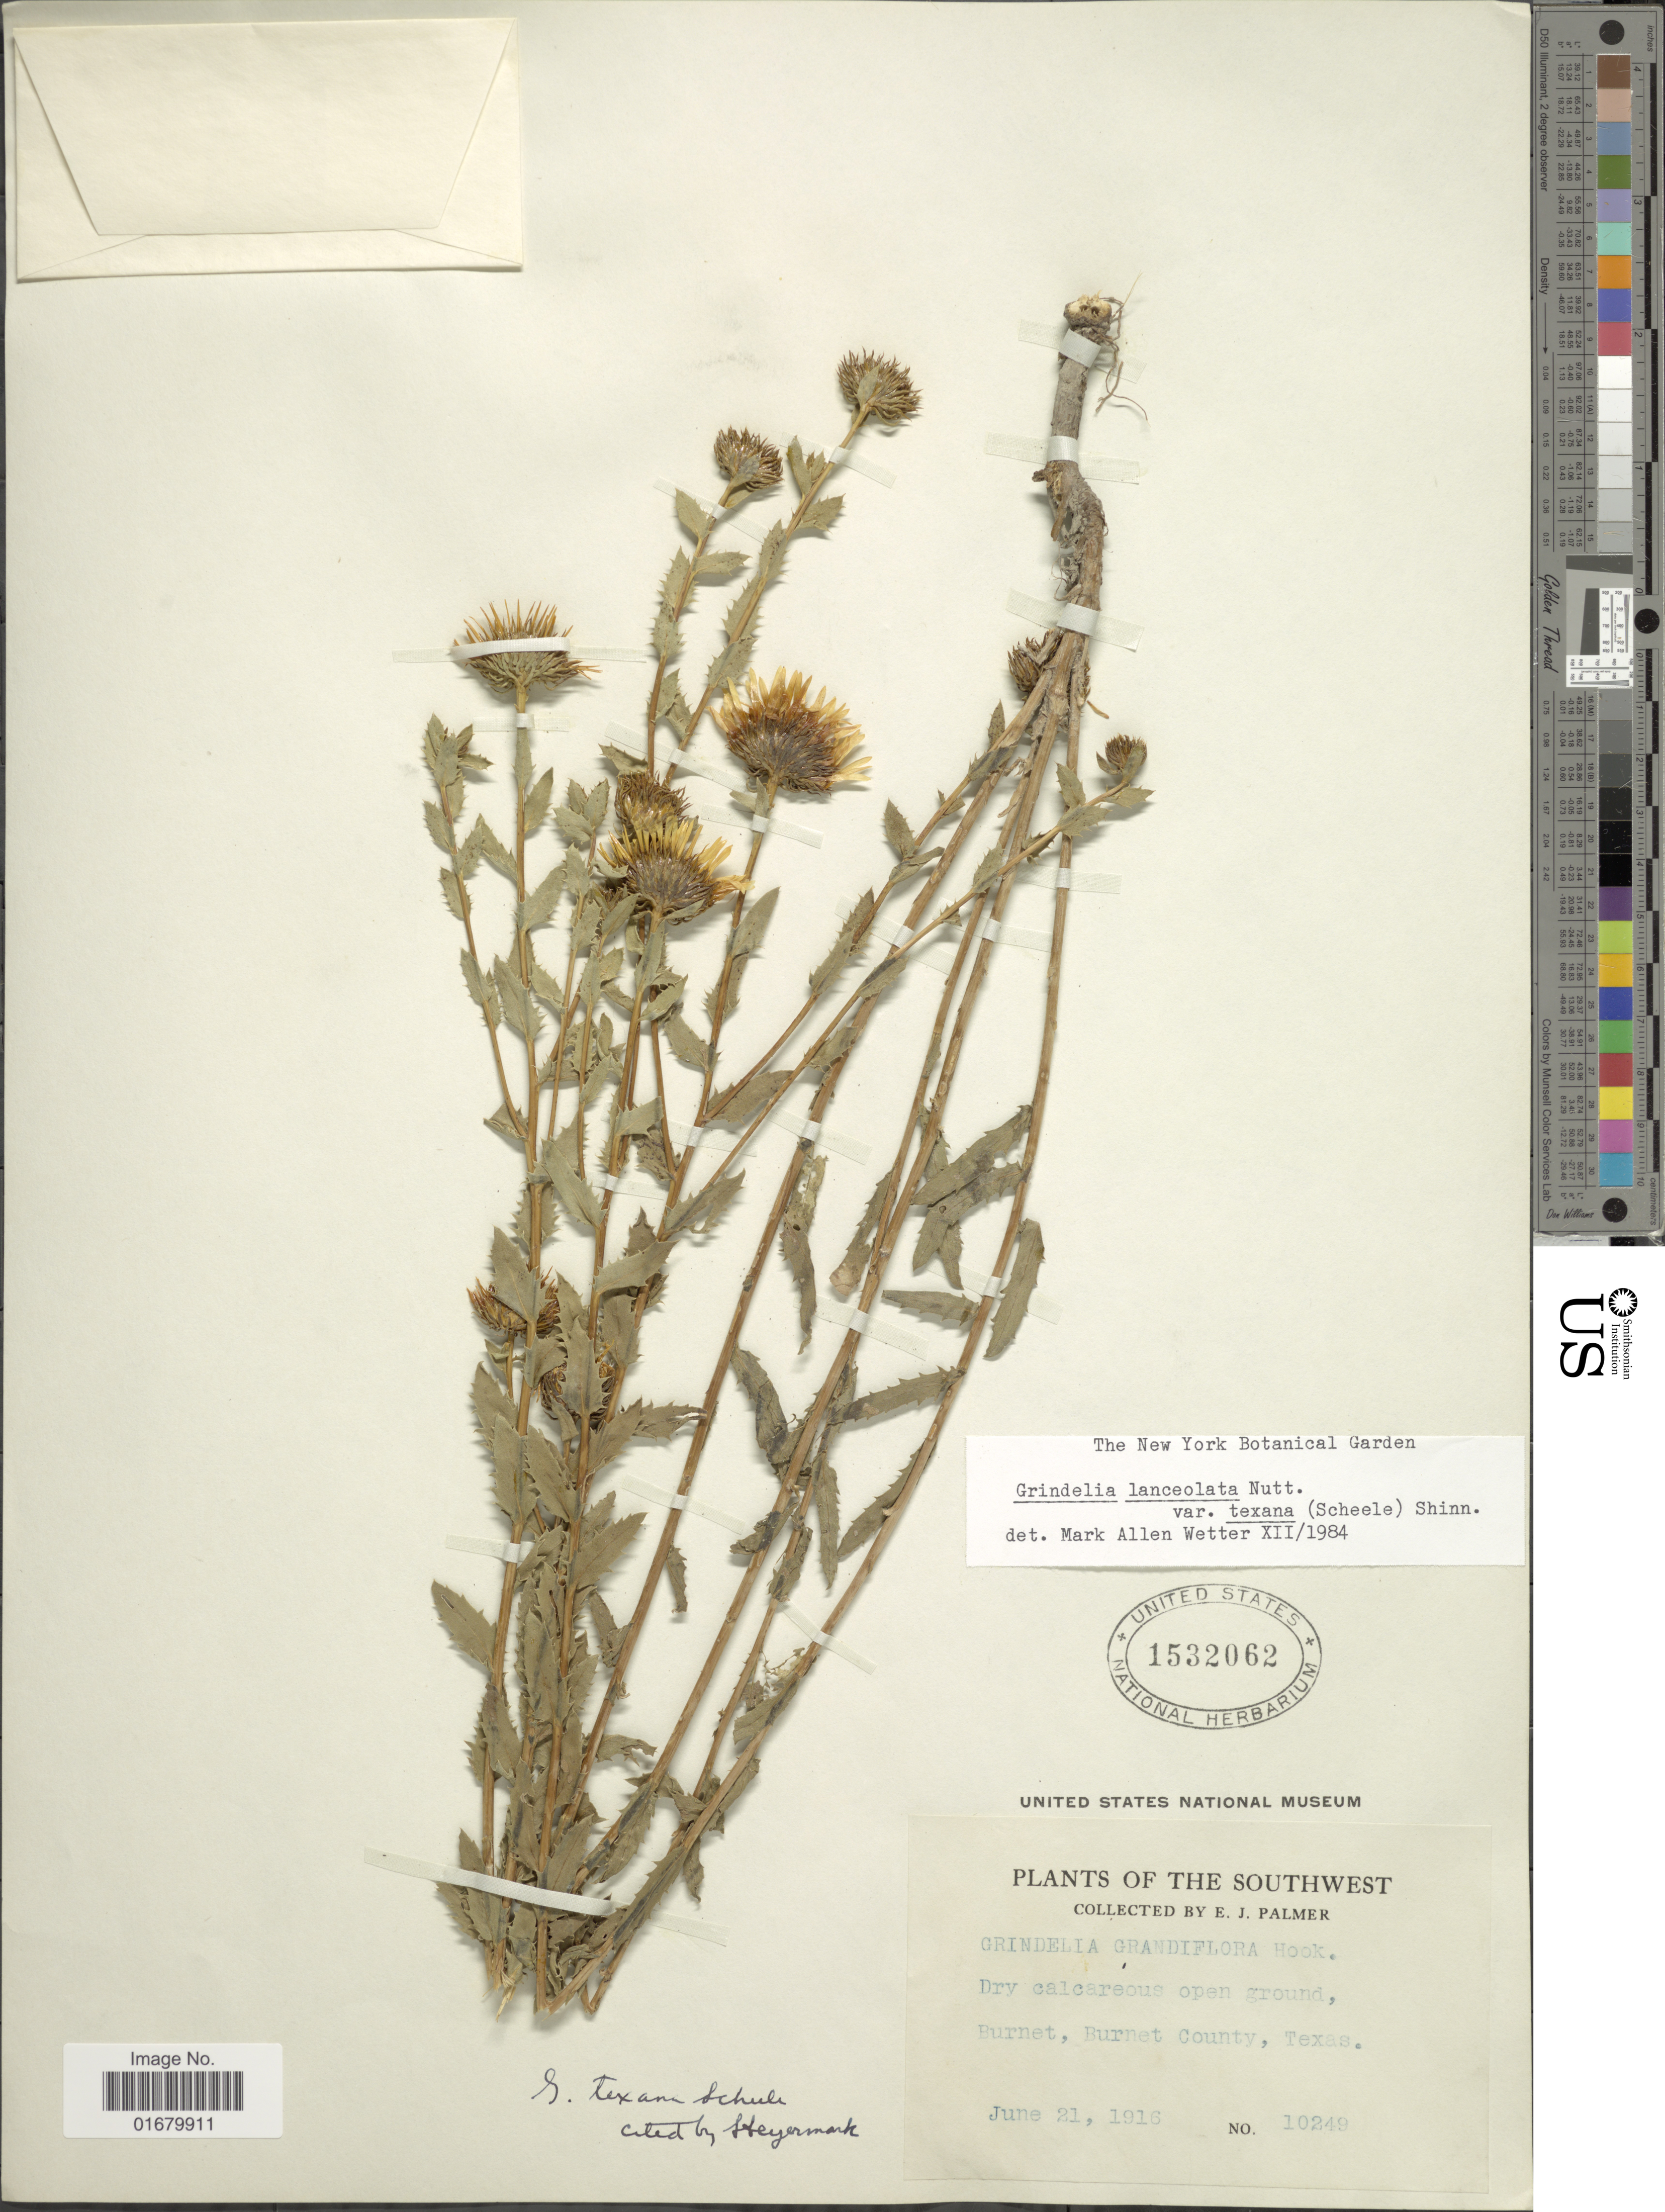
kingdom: Plantae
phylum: Tracheophyta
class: Magnoliopsida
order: Asterales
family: Asteraceae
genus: Grindelia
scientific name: Grindelia lanceolata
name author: Nutt.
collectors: E. J. Palmer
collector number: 10249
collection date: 1916-06-21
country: United States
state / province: Texas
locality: The Souhtwest, Burnet, Burnet County.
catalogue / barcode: US 1532062